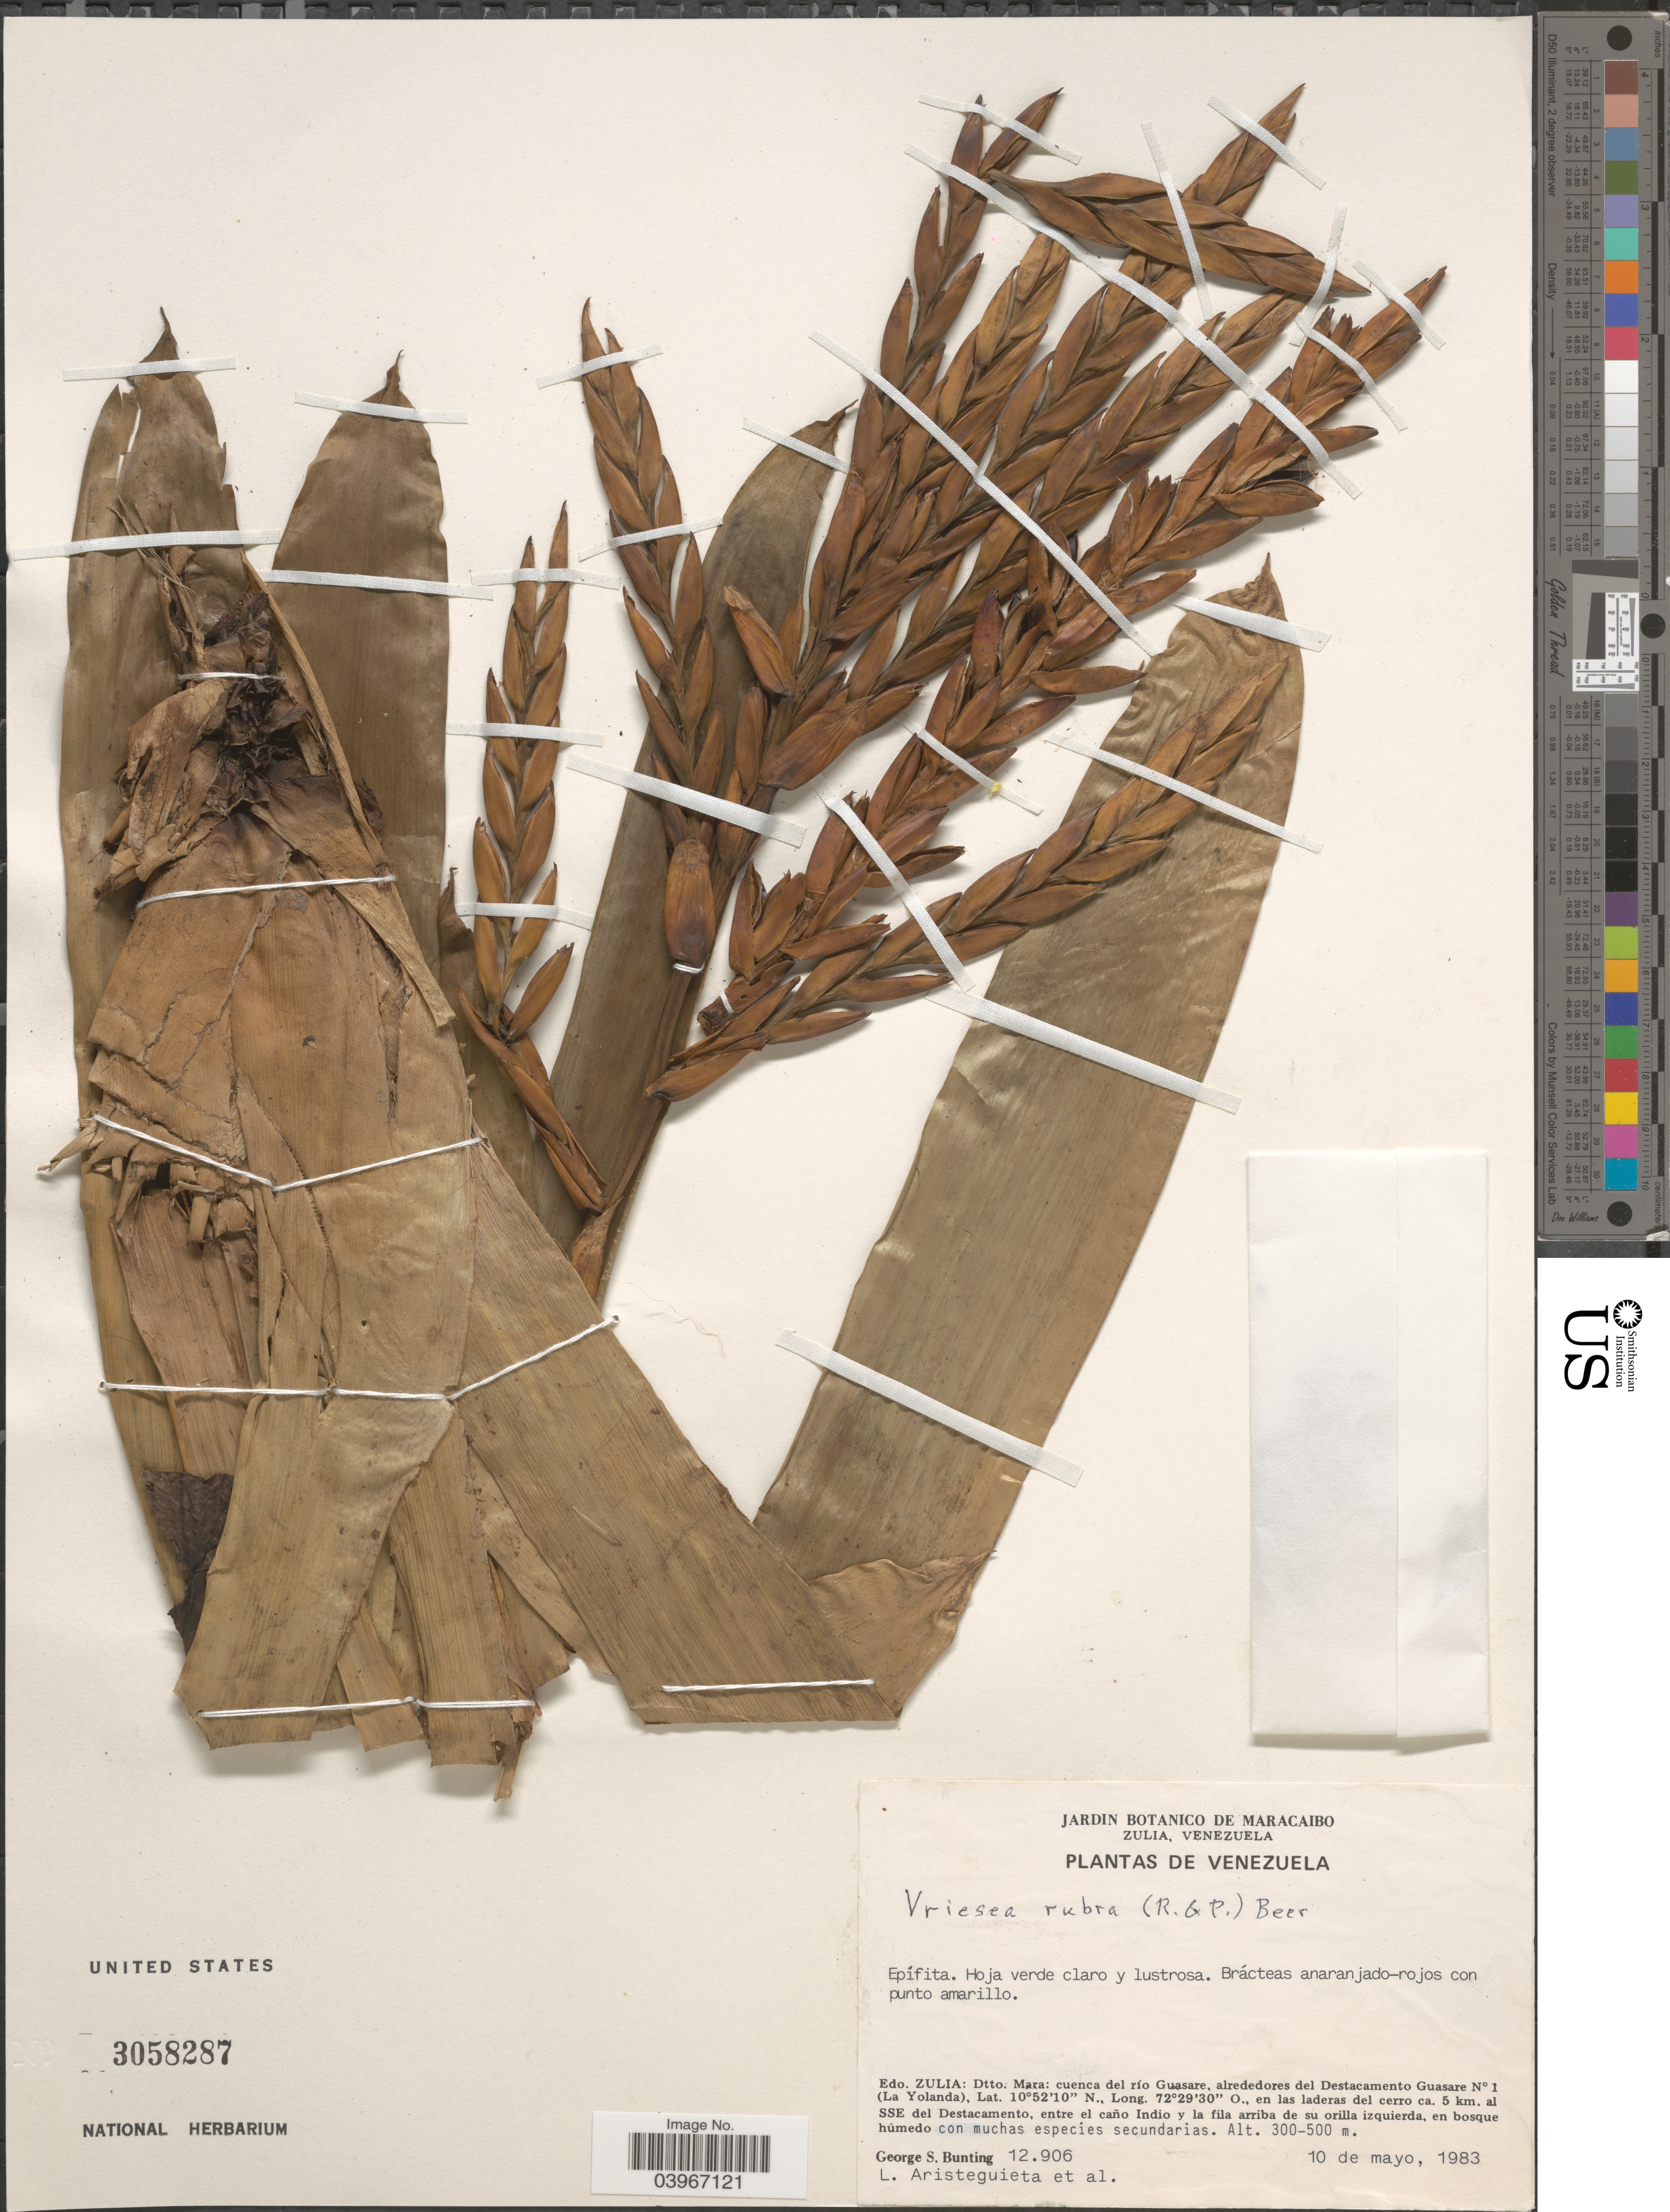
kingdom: Plantae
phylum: Tracheophyta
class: Liliopsida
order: Poales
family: Bromeliaceae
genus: Vriesea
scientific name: Vriesea rubra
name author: (Ruiz & Pav.) Beer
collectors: G. S. Bunting, L. Aristeguieta & et al.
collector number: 12906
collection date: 1983-05-10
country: Venezuela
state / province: Zulia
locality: Edo. Zulia: Dtto. Mara: cuenca del río Guasare, alrededores del Destacamento Guasare N° 1 (La Yolanda), en las laderas del cerro ca. 5 km. al SSE del Destacamento, entre el caño Indio y la fila arriba de su orrila izquierda.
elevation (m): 300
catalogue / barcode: US 3058287